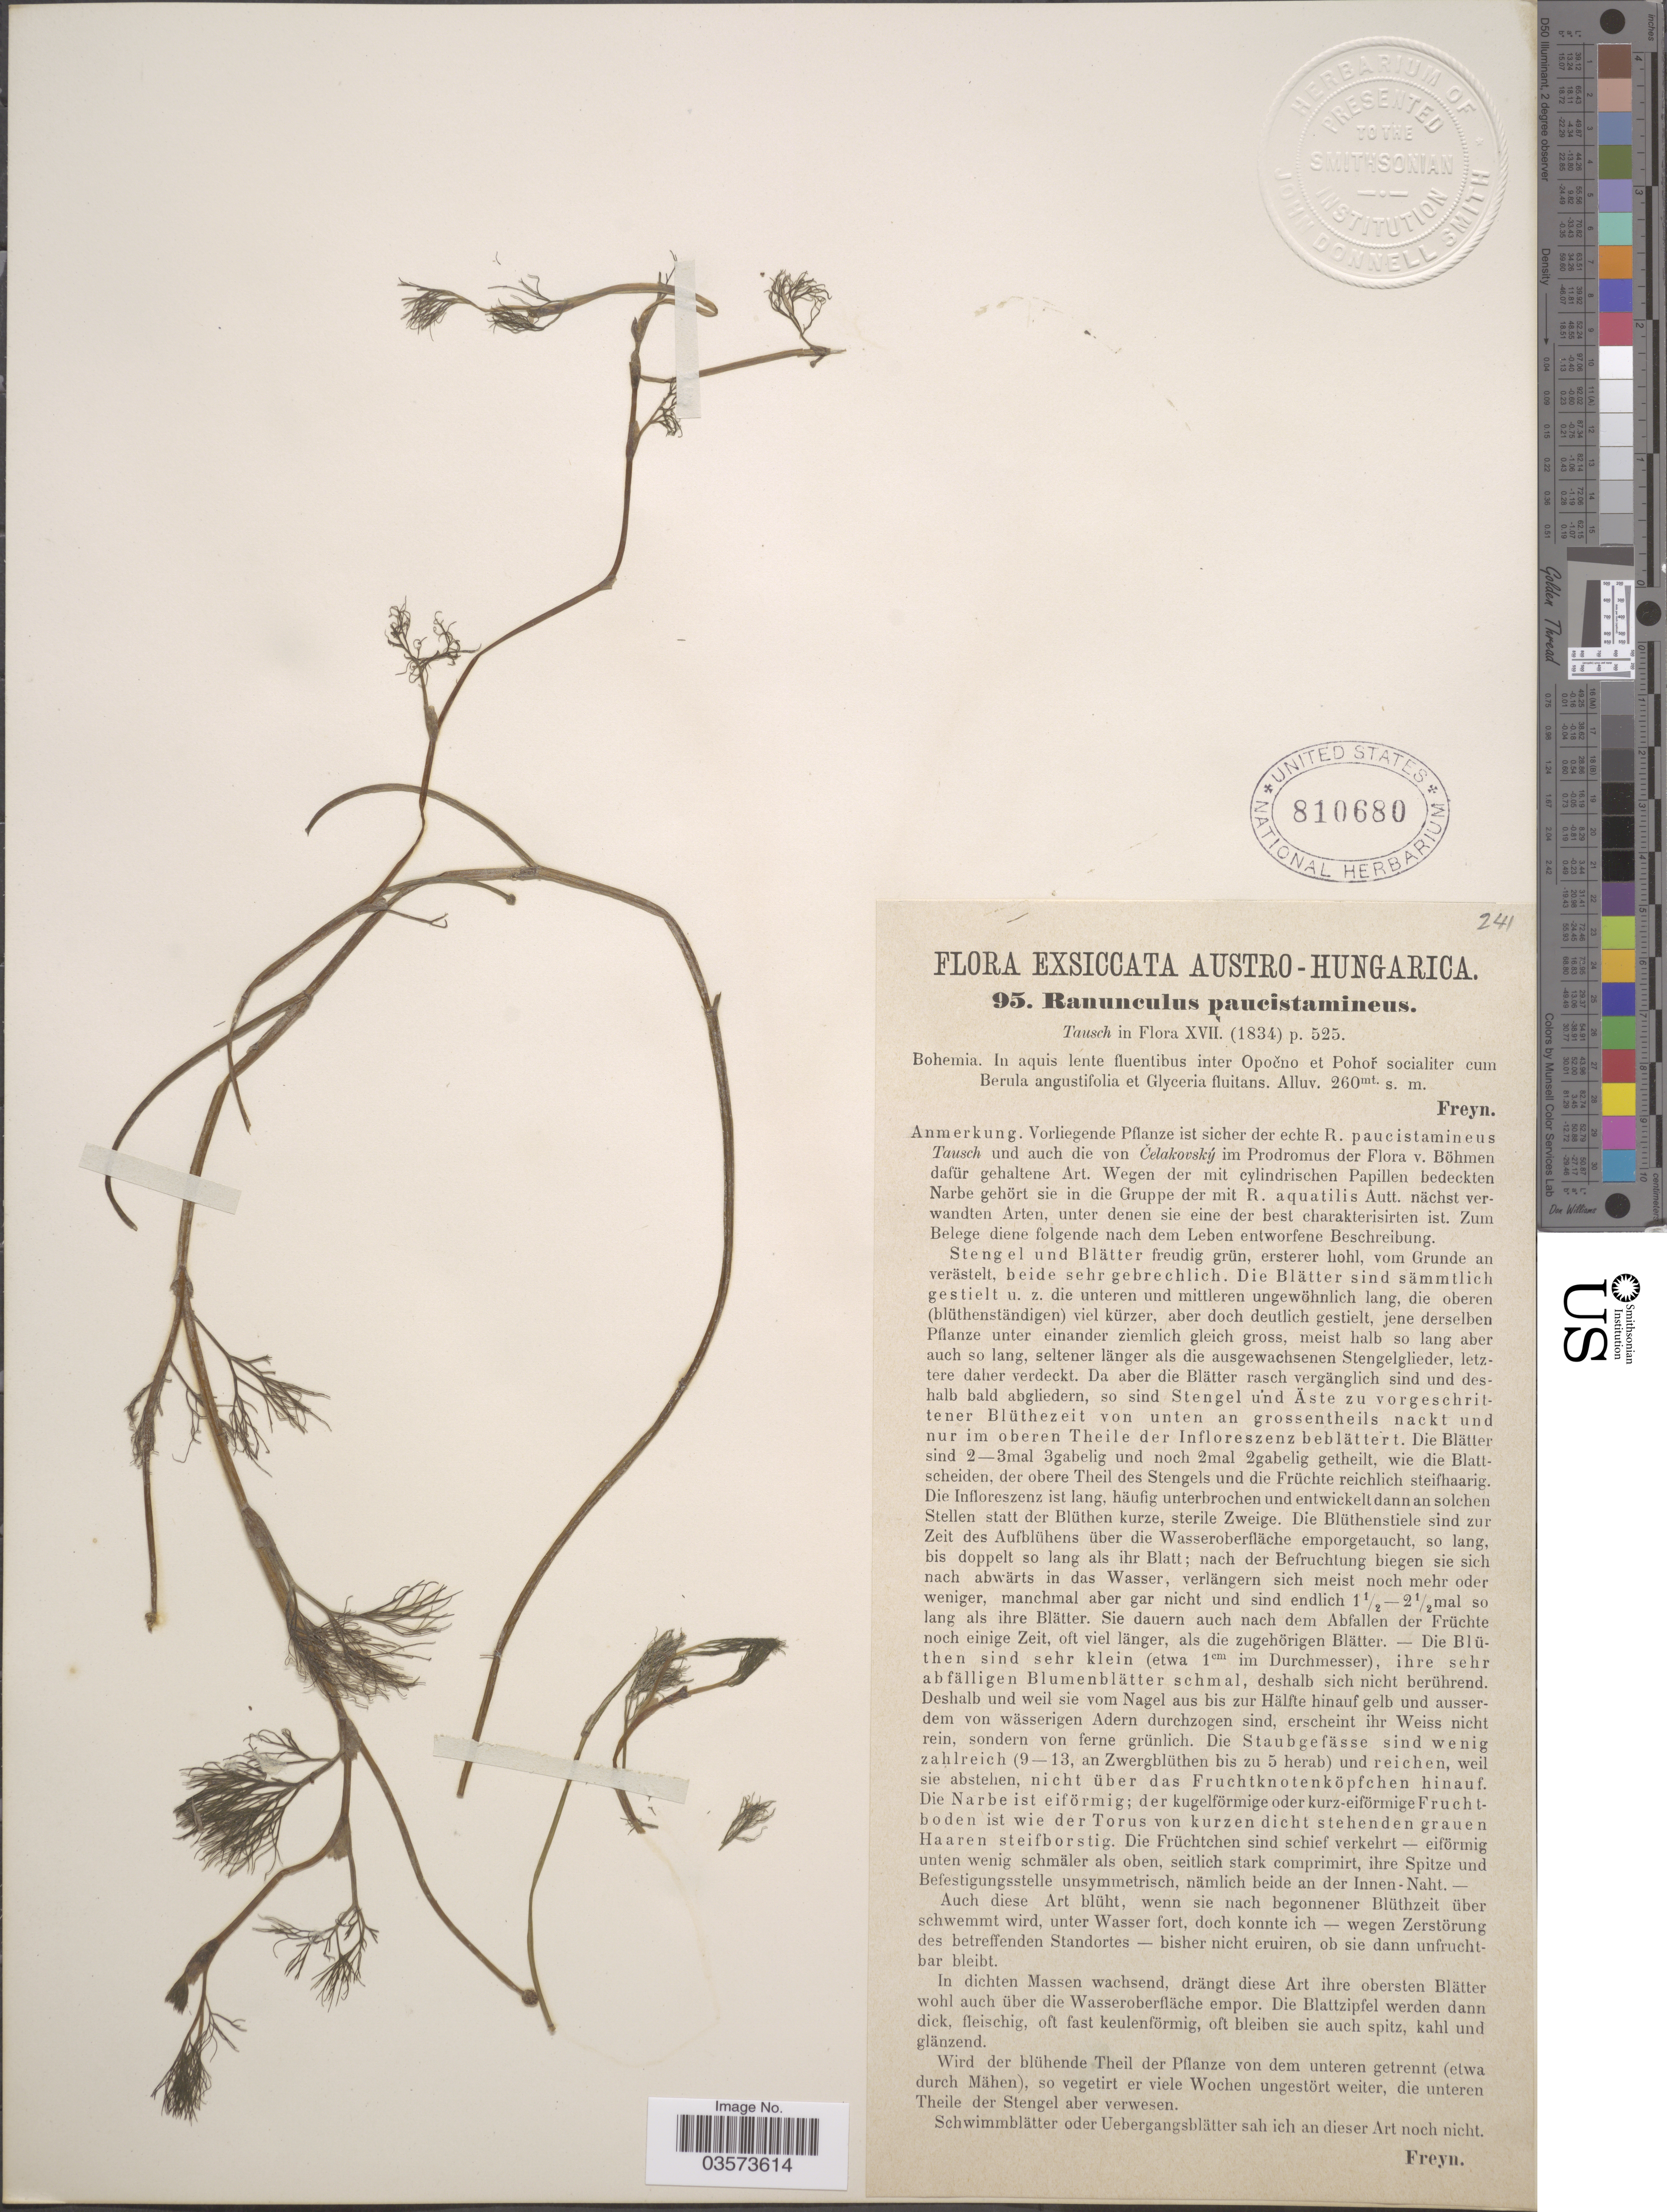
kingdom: Plantae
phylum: Tracheophyta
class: Magnoliopsida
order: Ranunculales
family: Ranunculaceae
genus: Ranunculus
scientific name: Ranunculus trichophyllus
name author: Chaix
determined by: Strong, Mark T., (BOT), Smithsonian Institution - National Museum of Natural History (UNITED STATES)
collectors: J. Freyn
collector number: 95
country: Czechia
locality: Austro-Hungarica. Bohemia. In aquis lente fluentibus inter Opočno et Pohoř socialiter cum Berula angustifolia et Glyceria fluitans.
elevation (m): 260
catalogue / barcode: US 810680